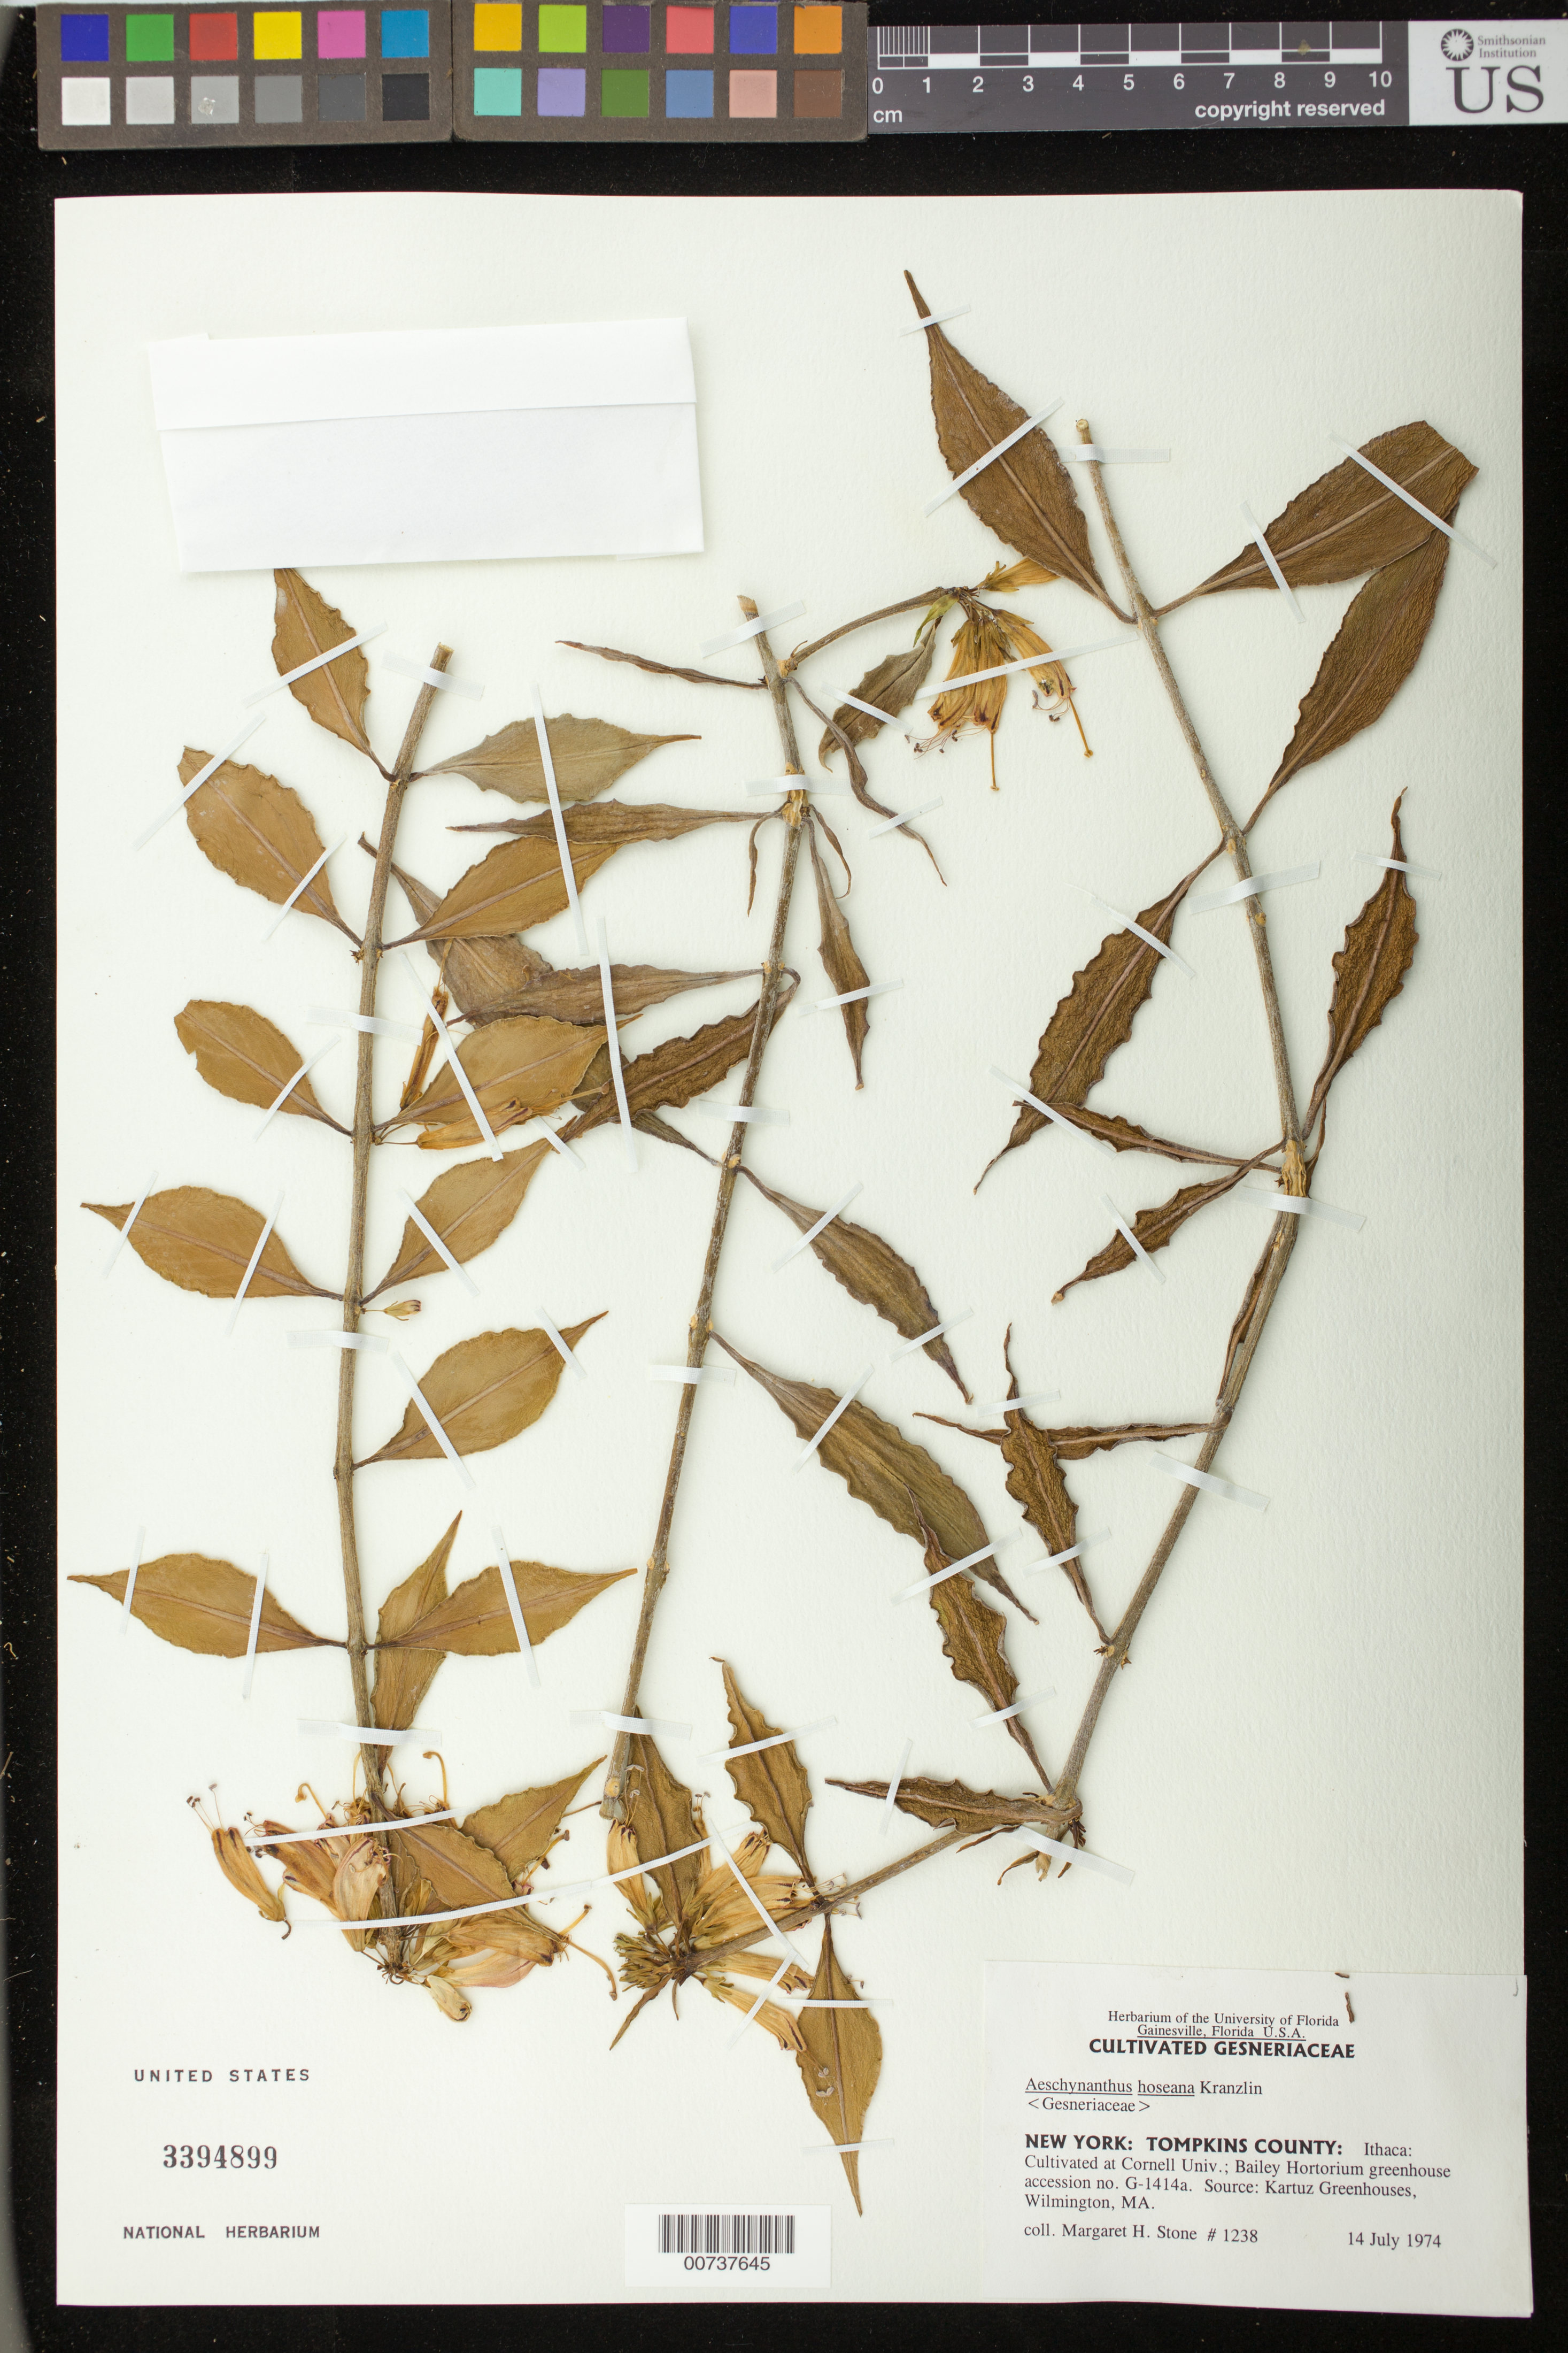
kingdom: Plantae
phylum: Tracheophyta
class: Magnoliopsida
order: Lamiales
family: Gesneriaceae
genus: Aeschynanthus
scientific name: Aeschynanthus hoseanus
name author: Kraenzl.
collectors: M. Stone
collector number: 1238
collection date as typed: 14 Jul 1974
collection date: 1974-07-14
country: United States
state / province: New York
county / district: Tompkins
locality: New York: Tompkins County: Ithaca: Cultivated at Cornell Univ.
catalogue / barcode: US 3394899